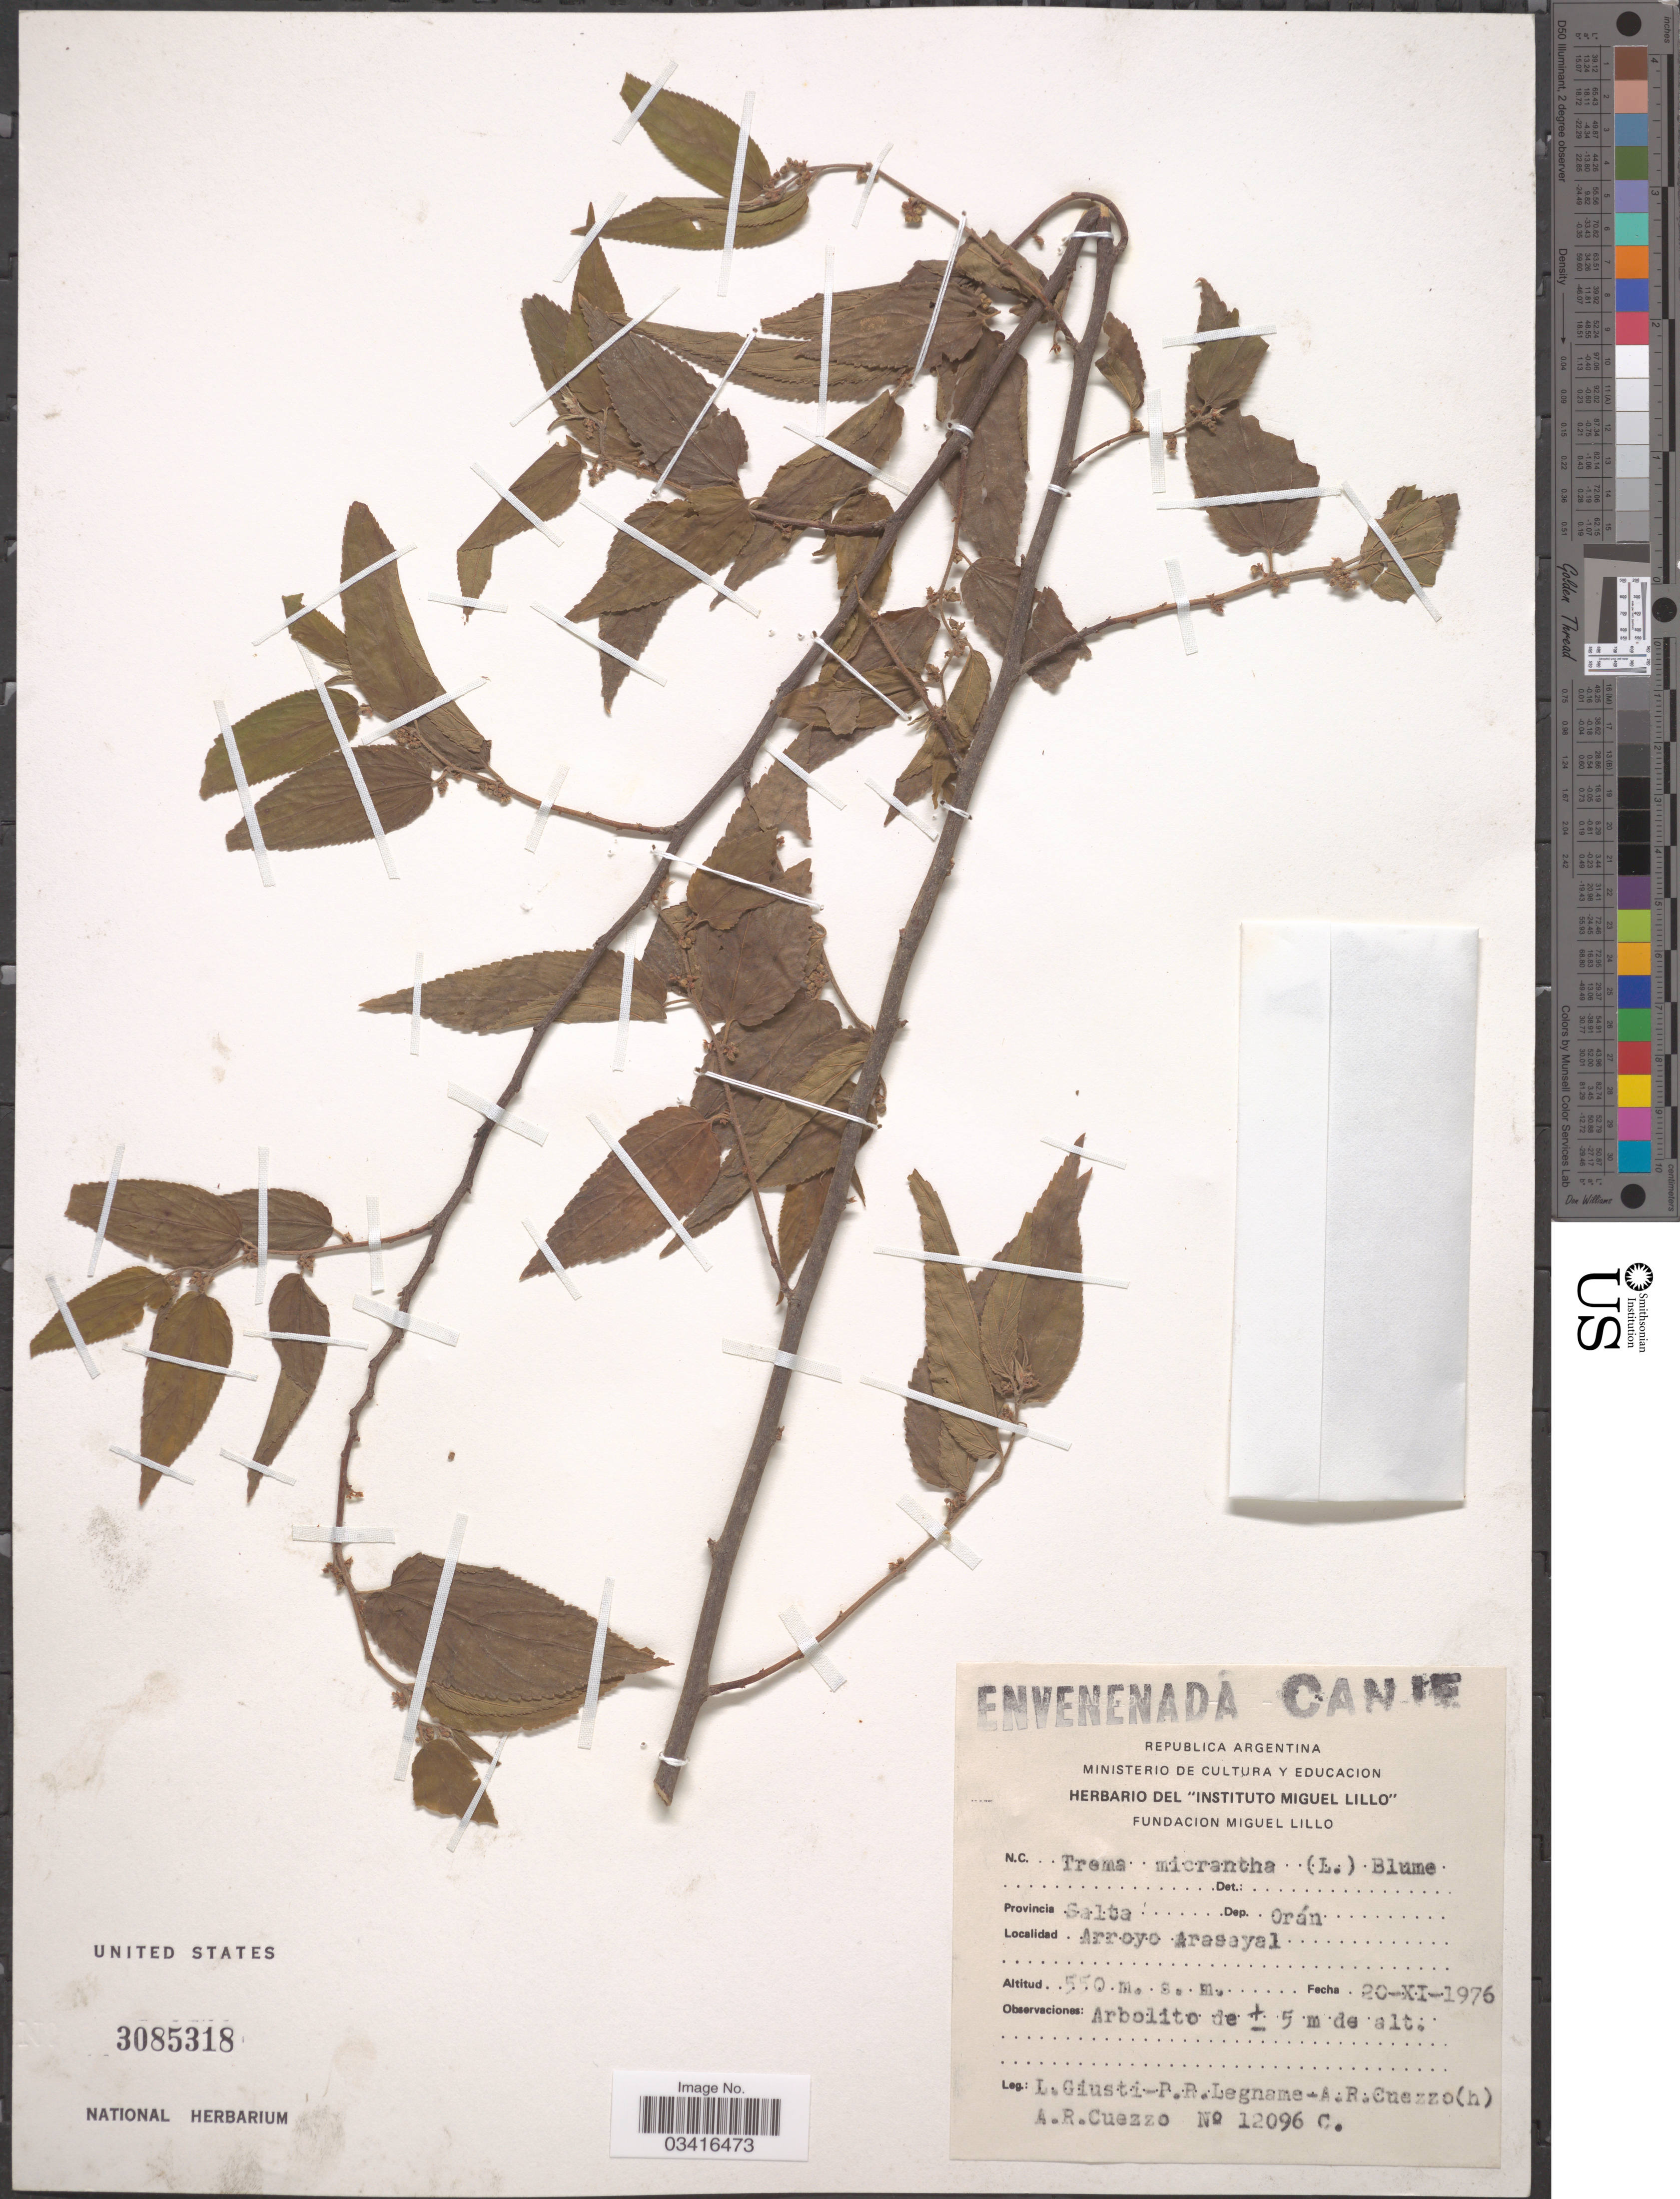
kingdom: Plantae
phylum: Tracheophyta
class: Magnoliopsida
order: Rosales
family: Cannabaceae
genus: Trema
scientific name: Trema micranthum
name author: (L.) Blume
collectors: L. Giusti, P. R. Legname & A. Cuezzo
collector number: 12096 C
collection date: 1976-11-20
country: Argentina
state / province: Salta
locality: Dep. Orán. Arroyo Arasayal.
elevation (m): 550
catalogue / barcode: US 3085318